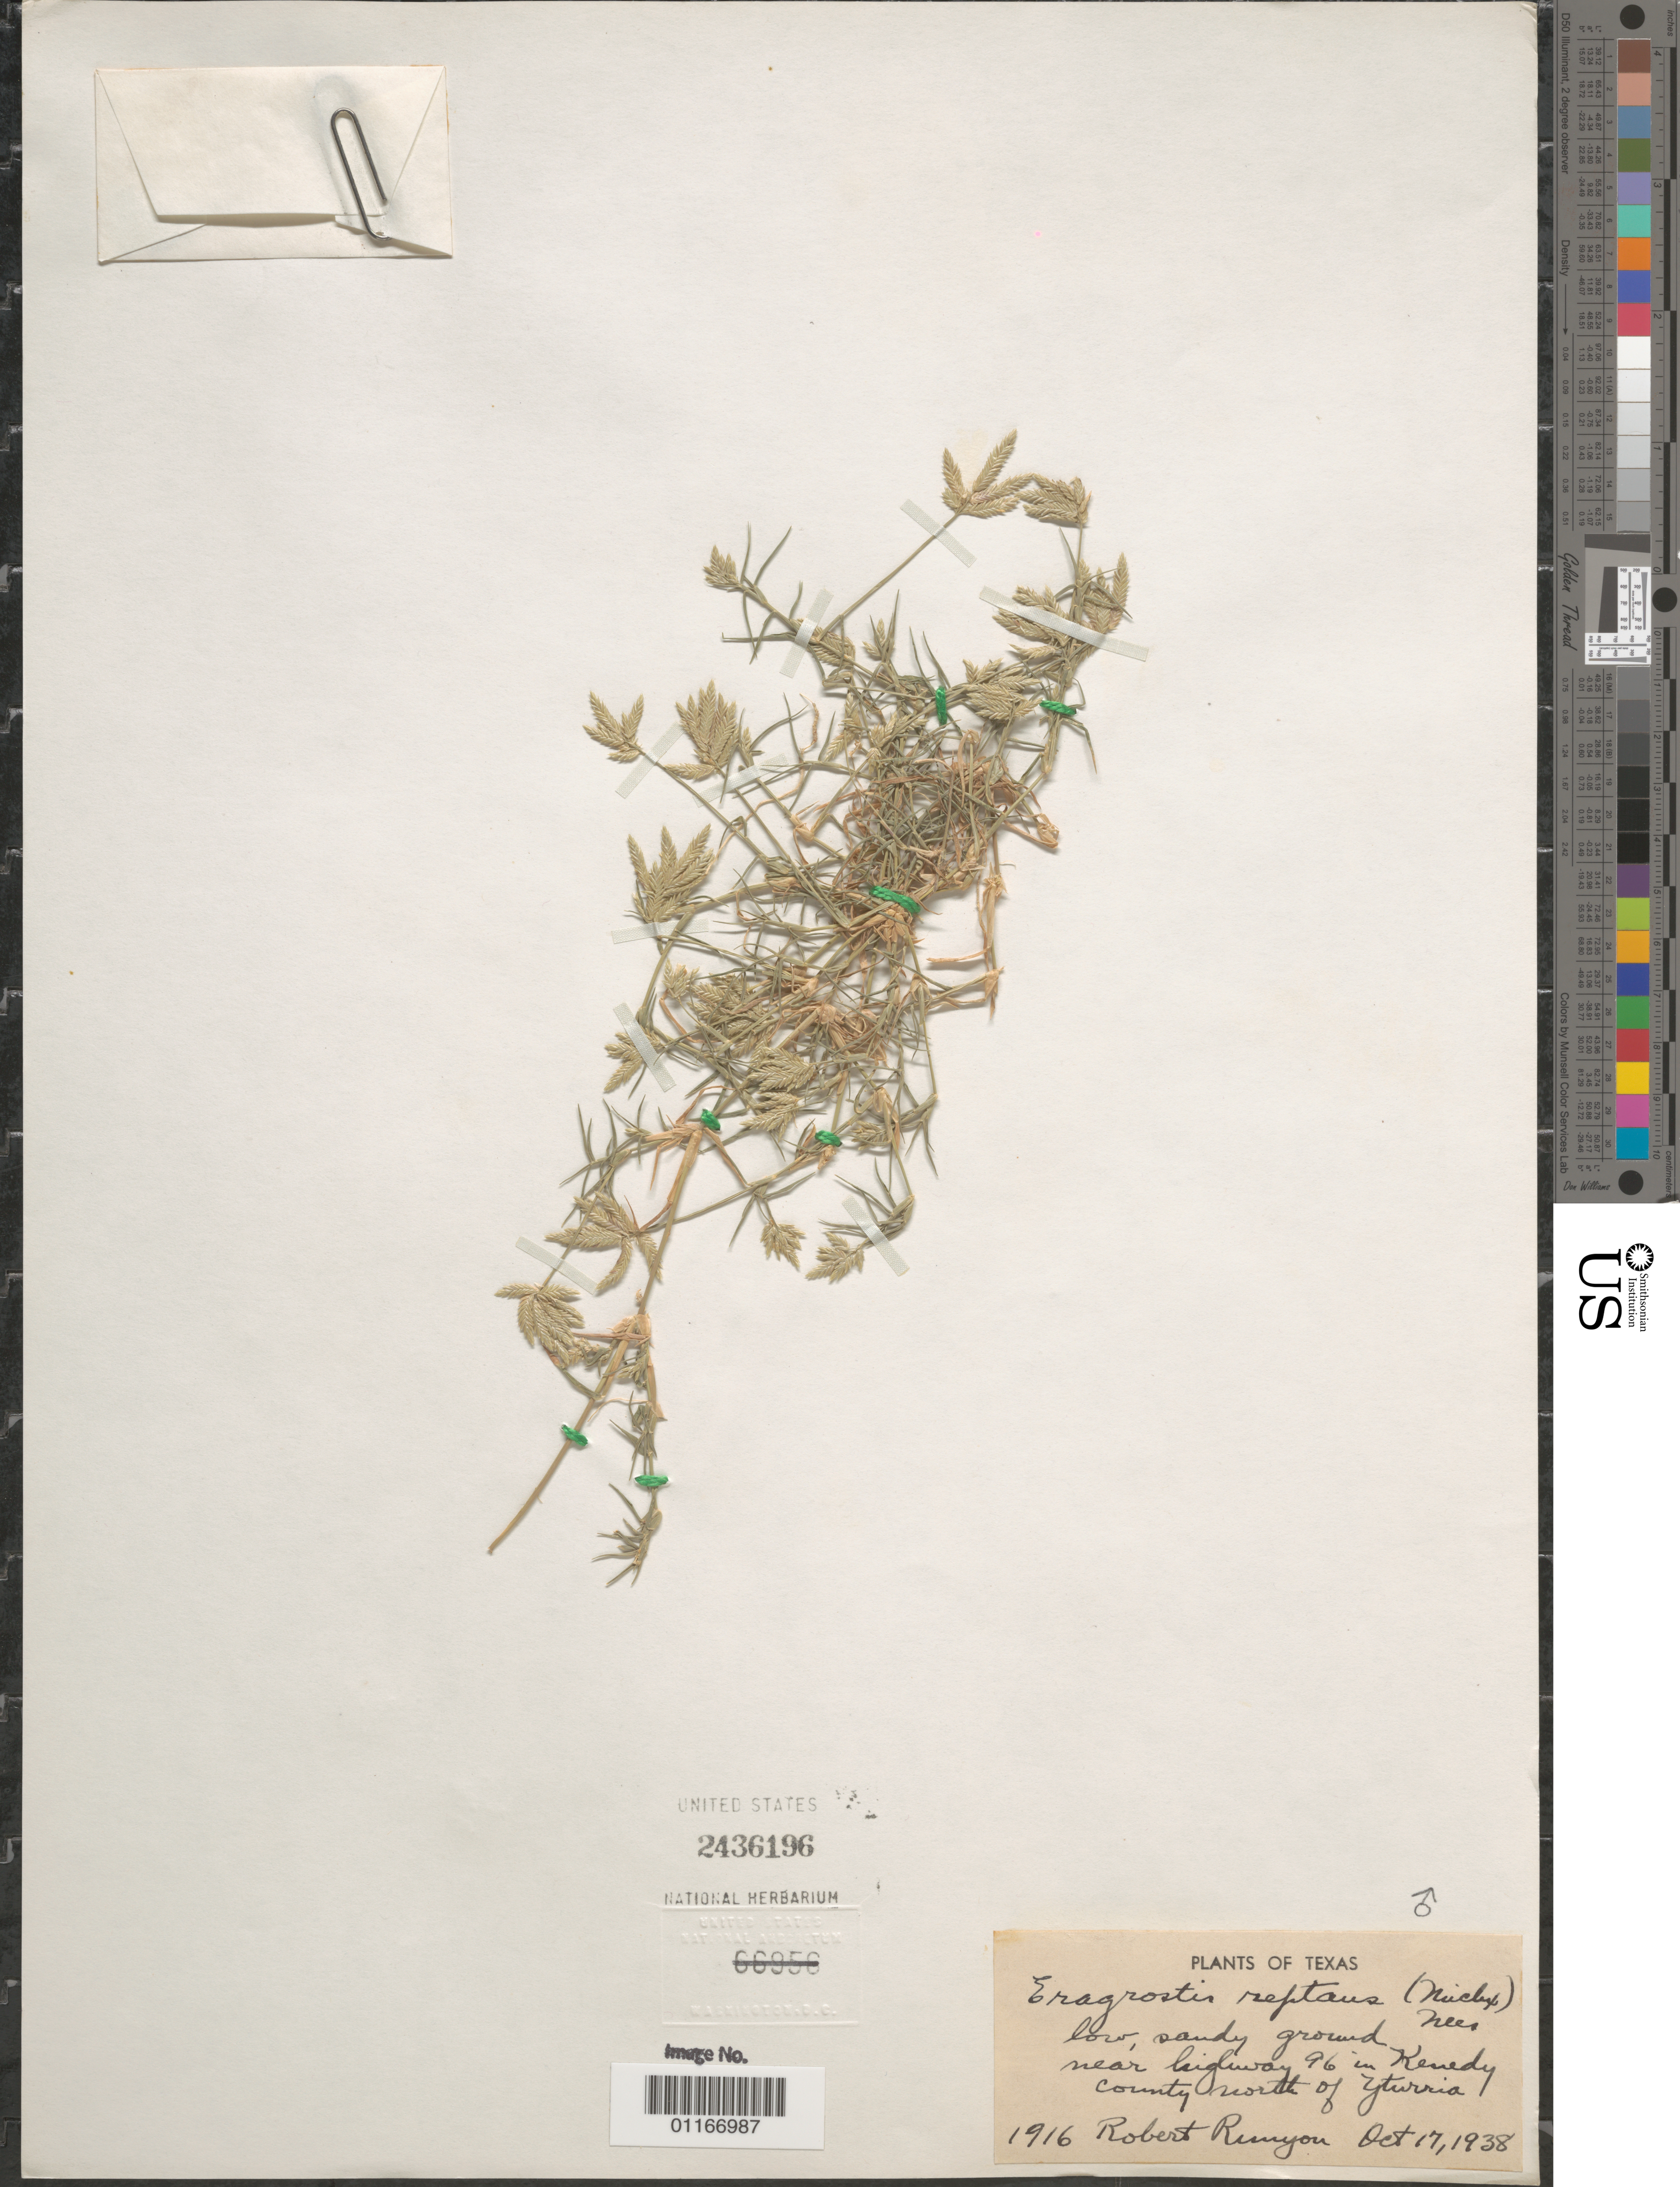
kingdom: Plantae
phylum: Tracheophyta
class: Liliopsida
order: Poales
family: Poaceae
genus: Eragrostis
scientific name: Eragrostis reptans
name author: (Michx.) Nees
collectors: R. Runyon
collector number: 1916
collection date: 1938-10-17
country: United States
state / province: Texas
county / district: Kenedy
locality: Near Highway 96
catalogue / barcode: US 2436196